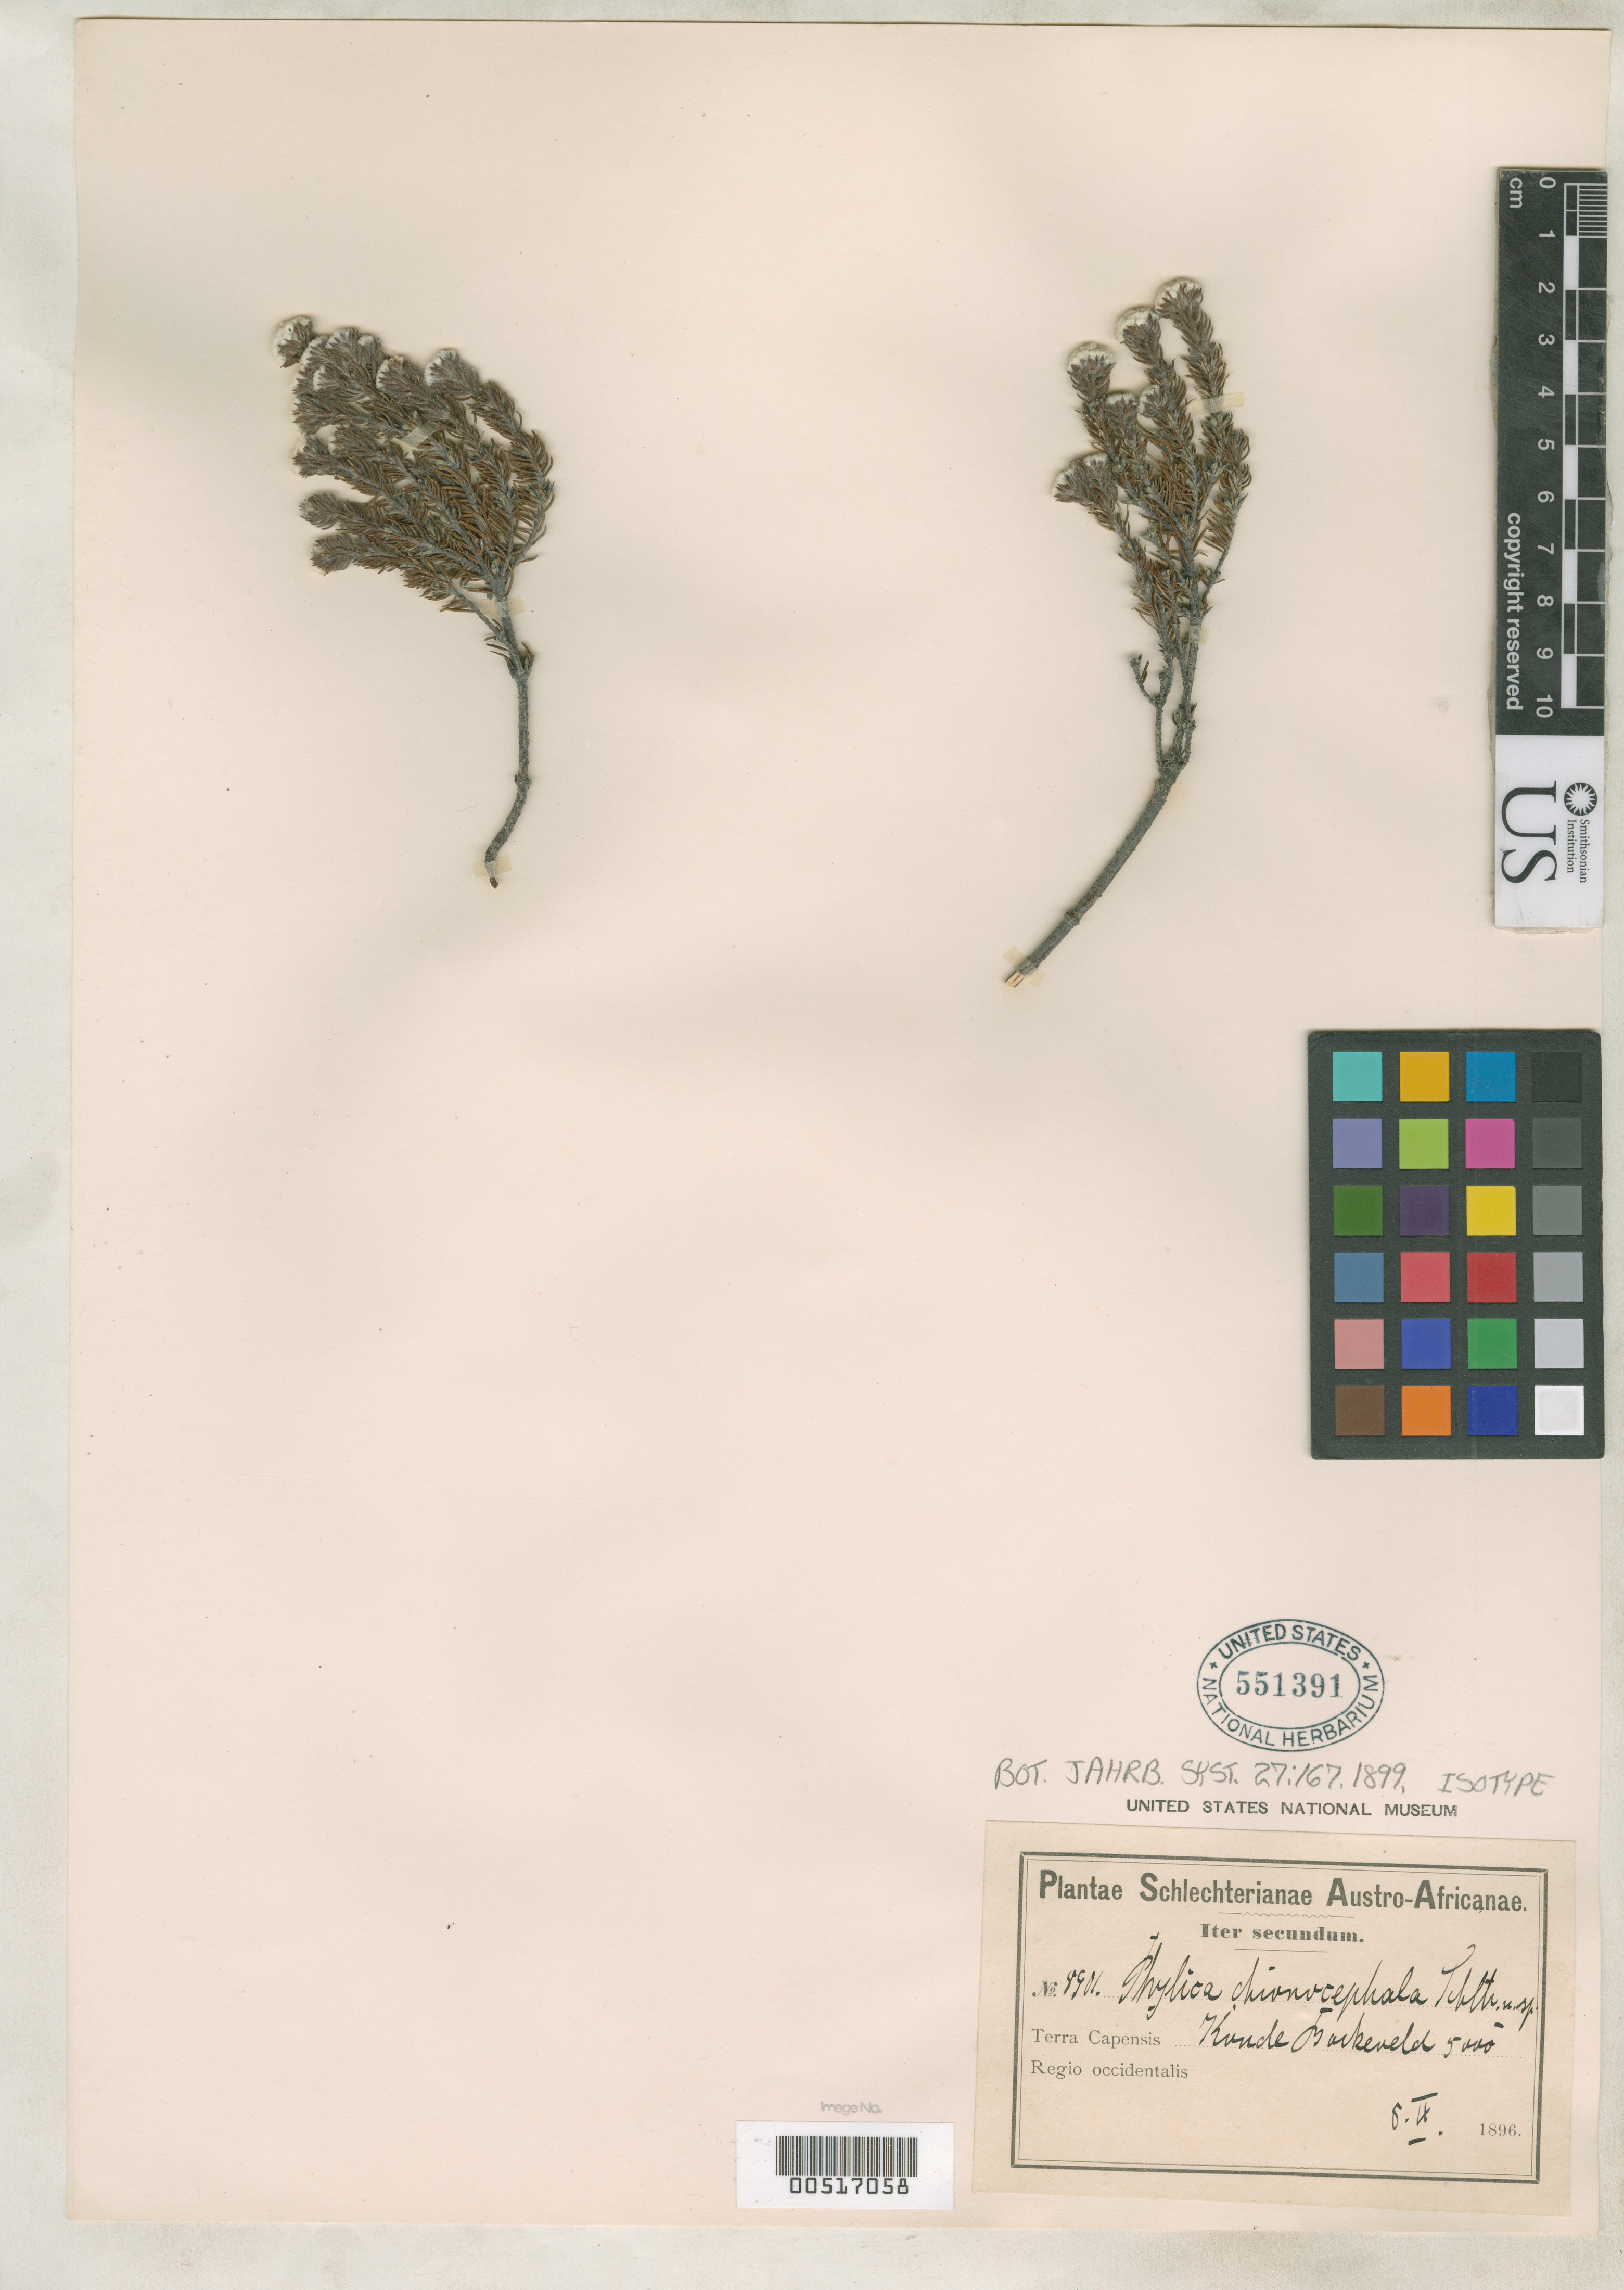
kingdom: Plantae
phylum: Tracheophyta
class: Magnoliopsida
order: Rosales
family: Rhamnaceae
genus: Phylica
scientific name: Phylica chionocephala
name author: Schltr.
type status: Isotype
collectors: F. R. R. Schlechter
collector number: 8901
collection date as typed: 08 Sep 1896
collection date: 1896-09-08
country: South Africa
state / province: Western Cape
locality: Koude Bokkeveld.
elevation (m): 1524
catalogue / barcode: US 551391